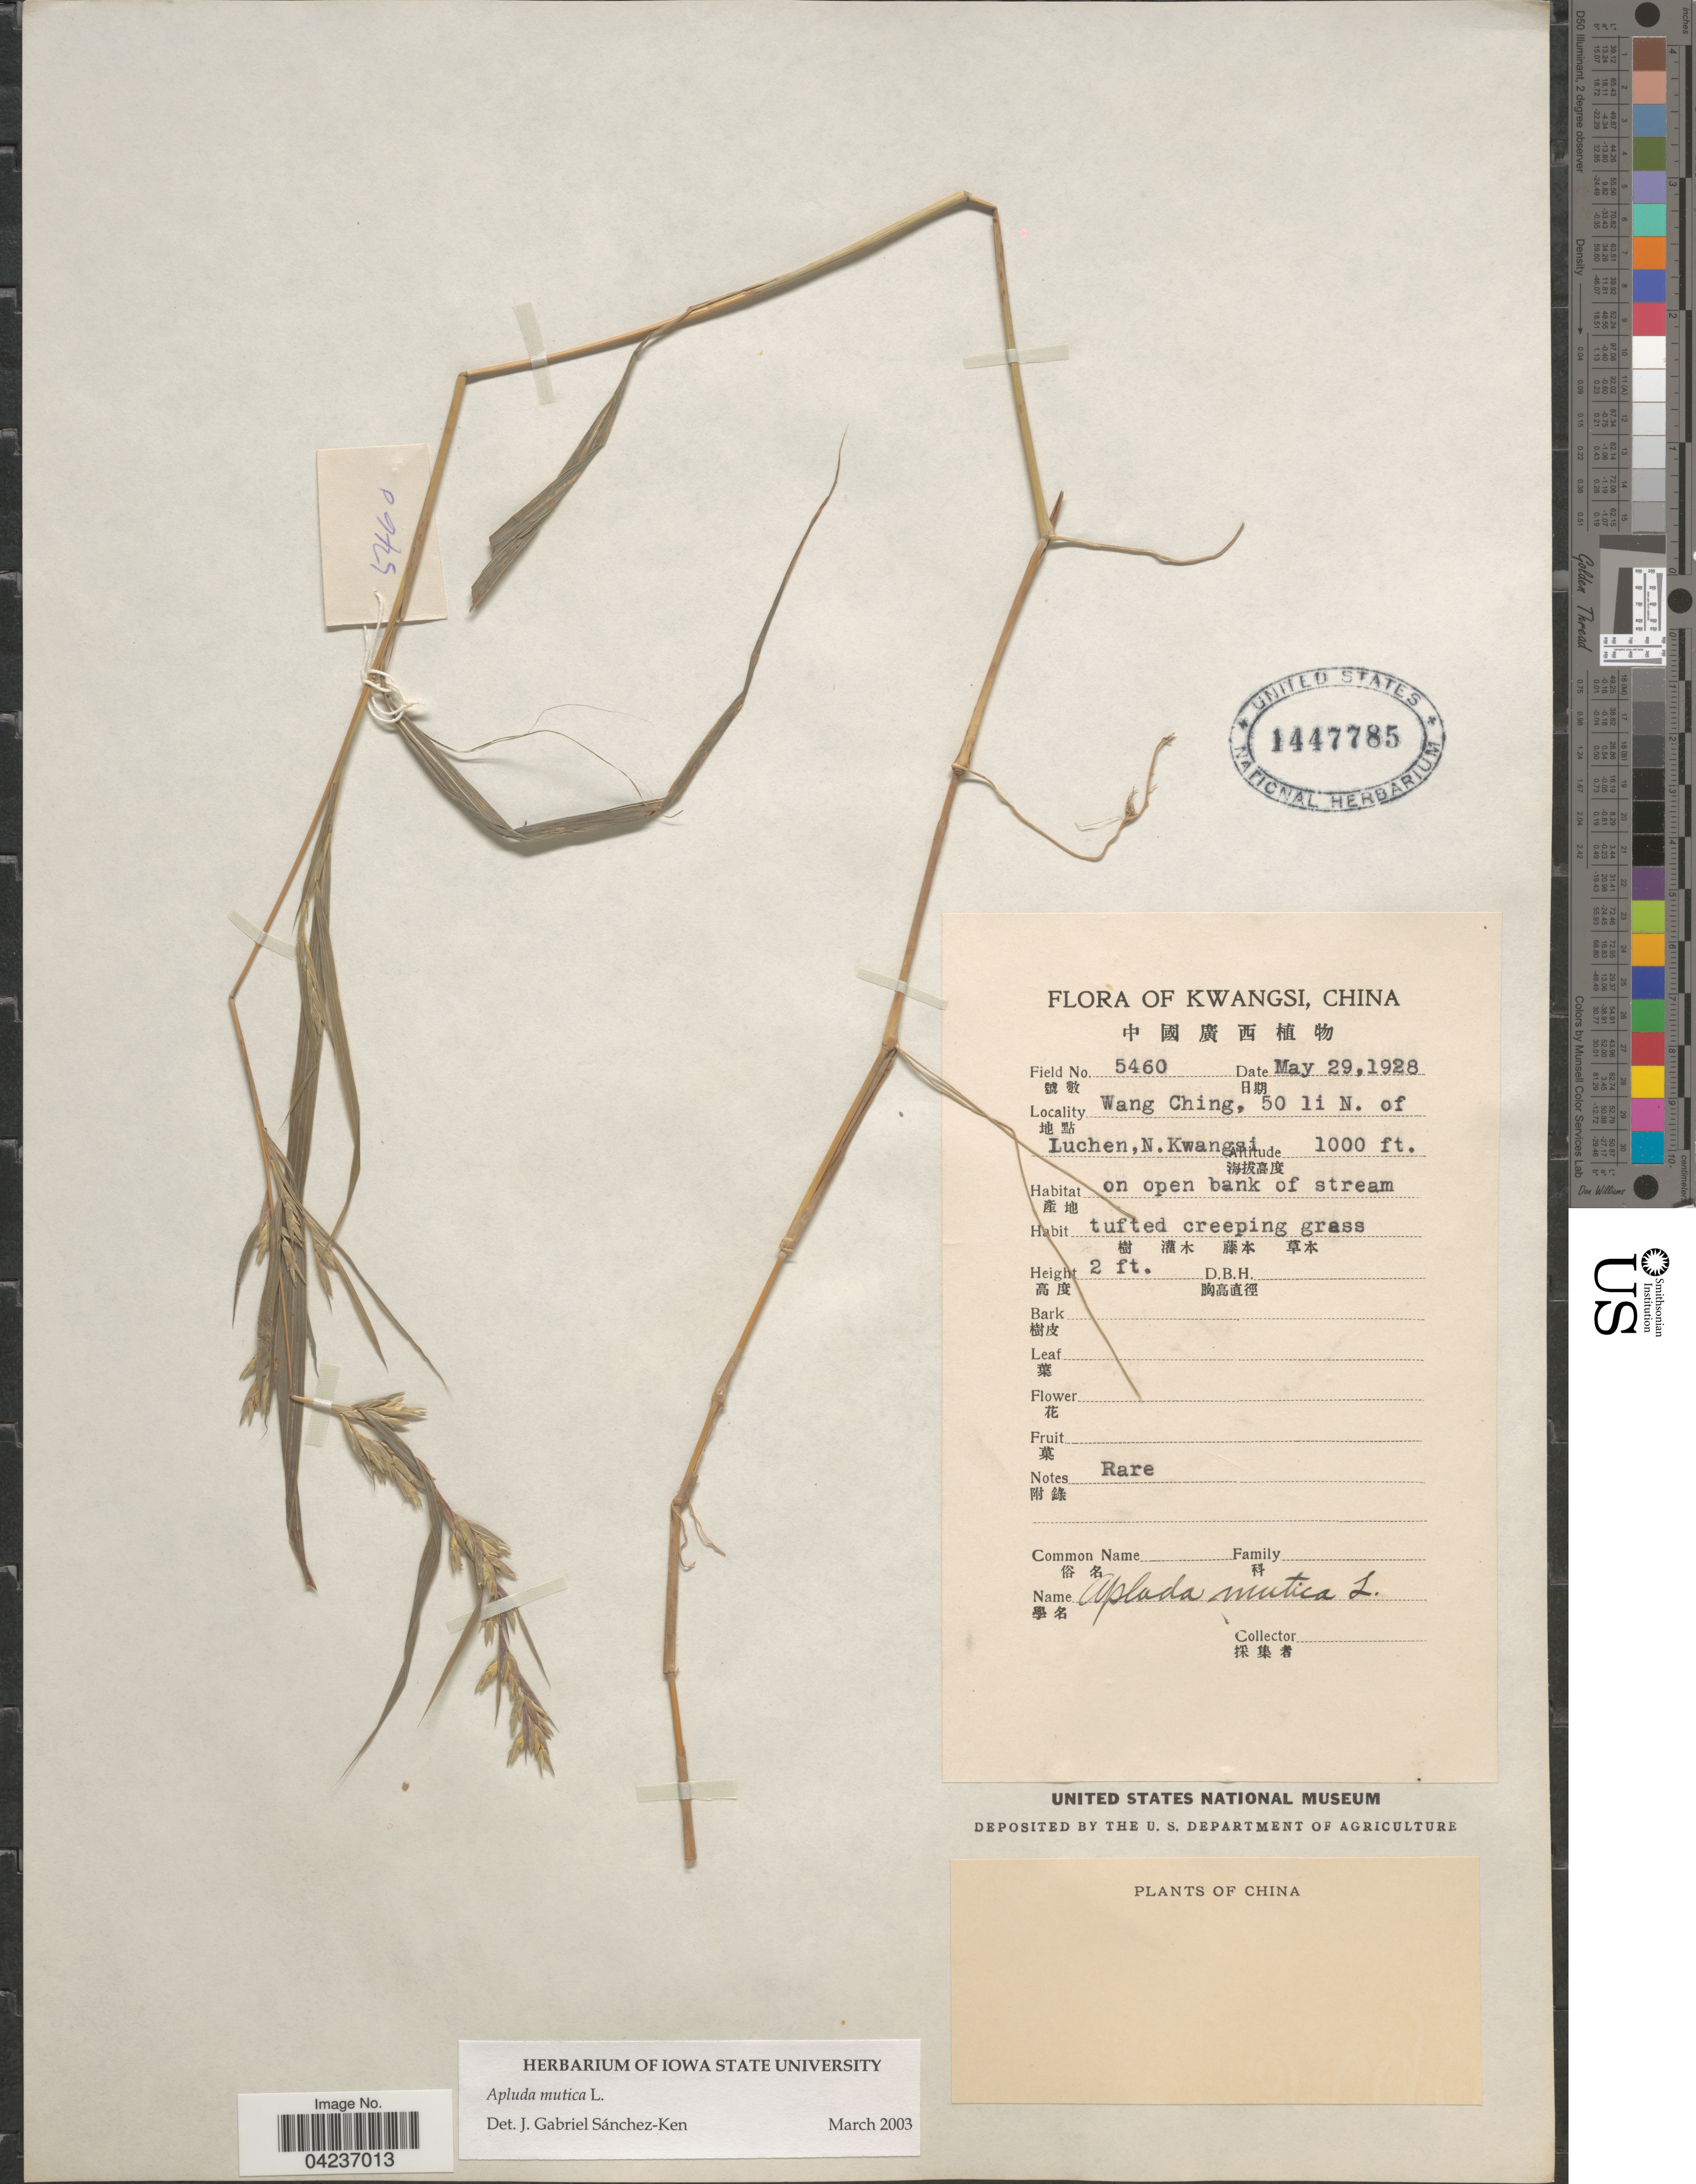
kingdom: Plantae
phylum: Tracheophyta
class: Liliopsida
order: Poales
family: Poaceae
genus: Apluda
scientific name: Apluda mutica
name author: L.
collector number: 5460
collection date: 1928-05-29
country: China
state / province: Guangxi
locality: Wang Ching, 50 li N. of Luchen, N. Kwangsi.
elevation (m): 305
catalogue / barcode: US 1447785